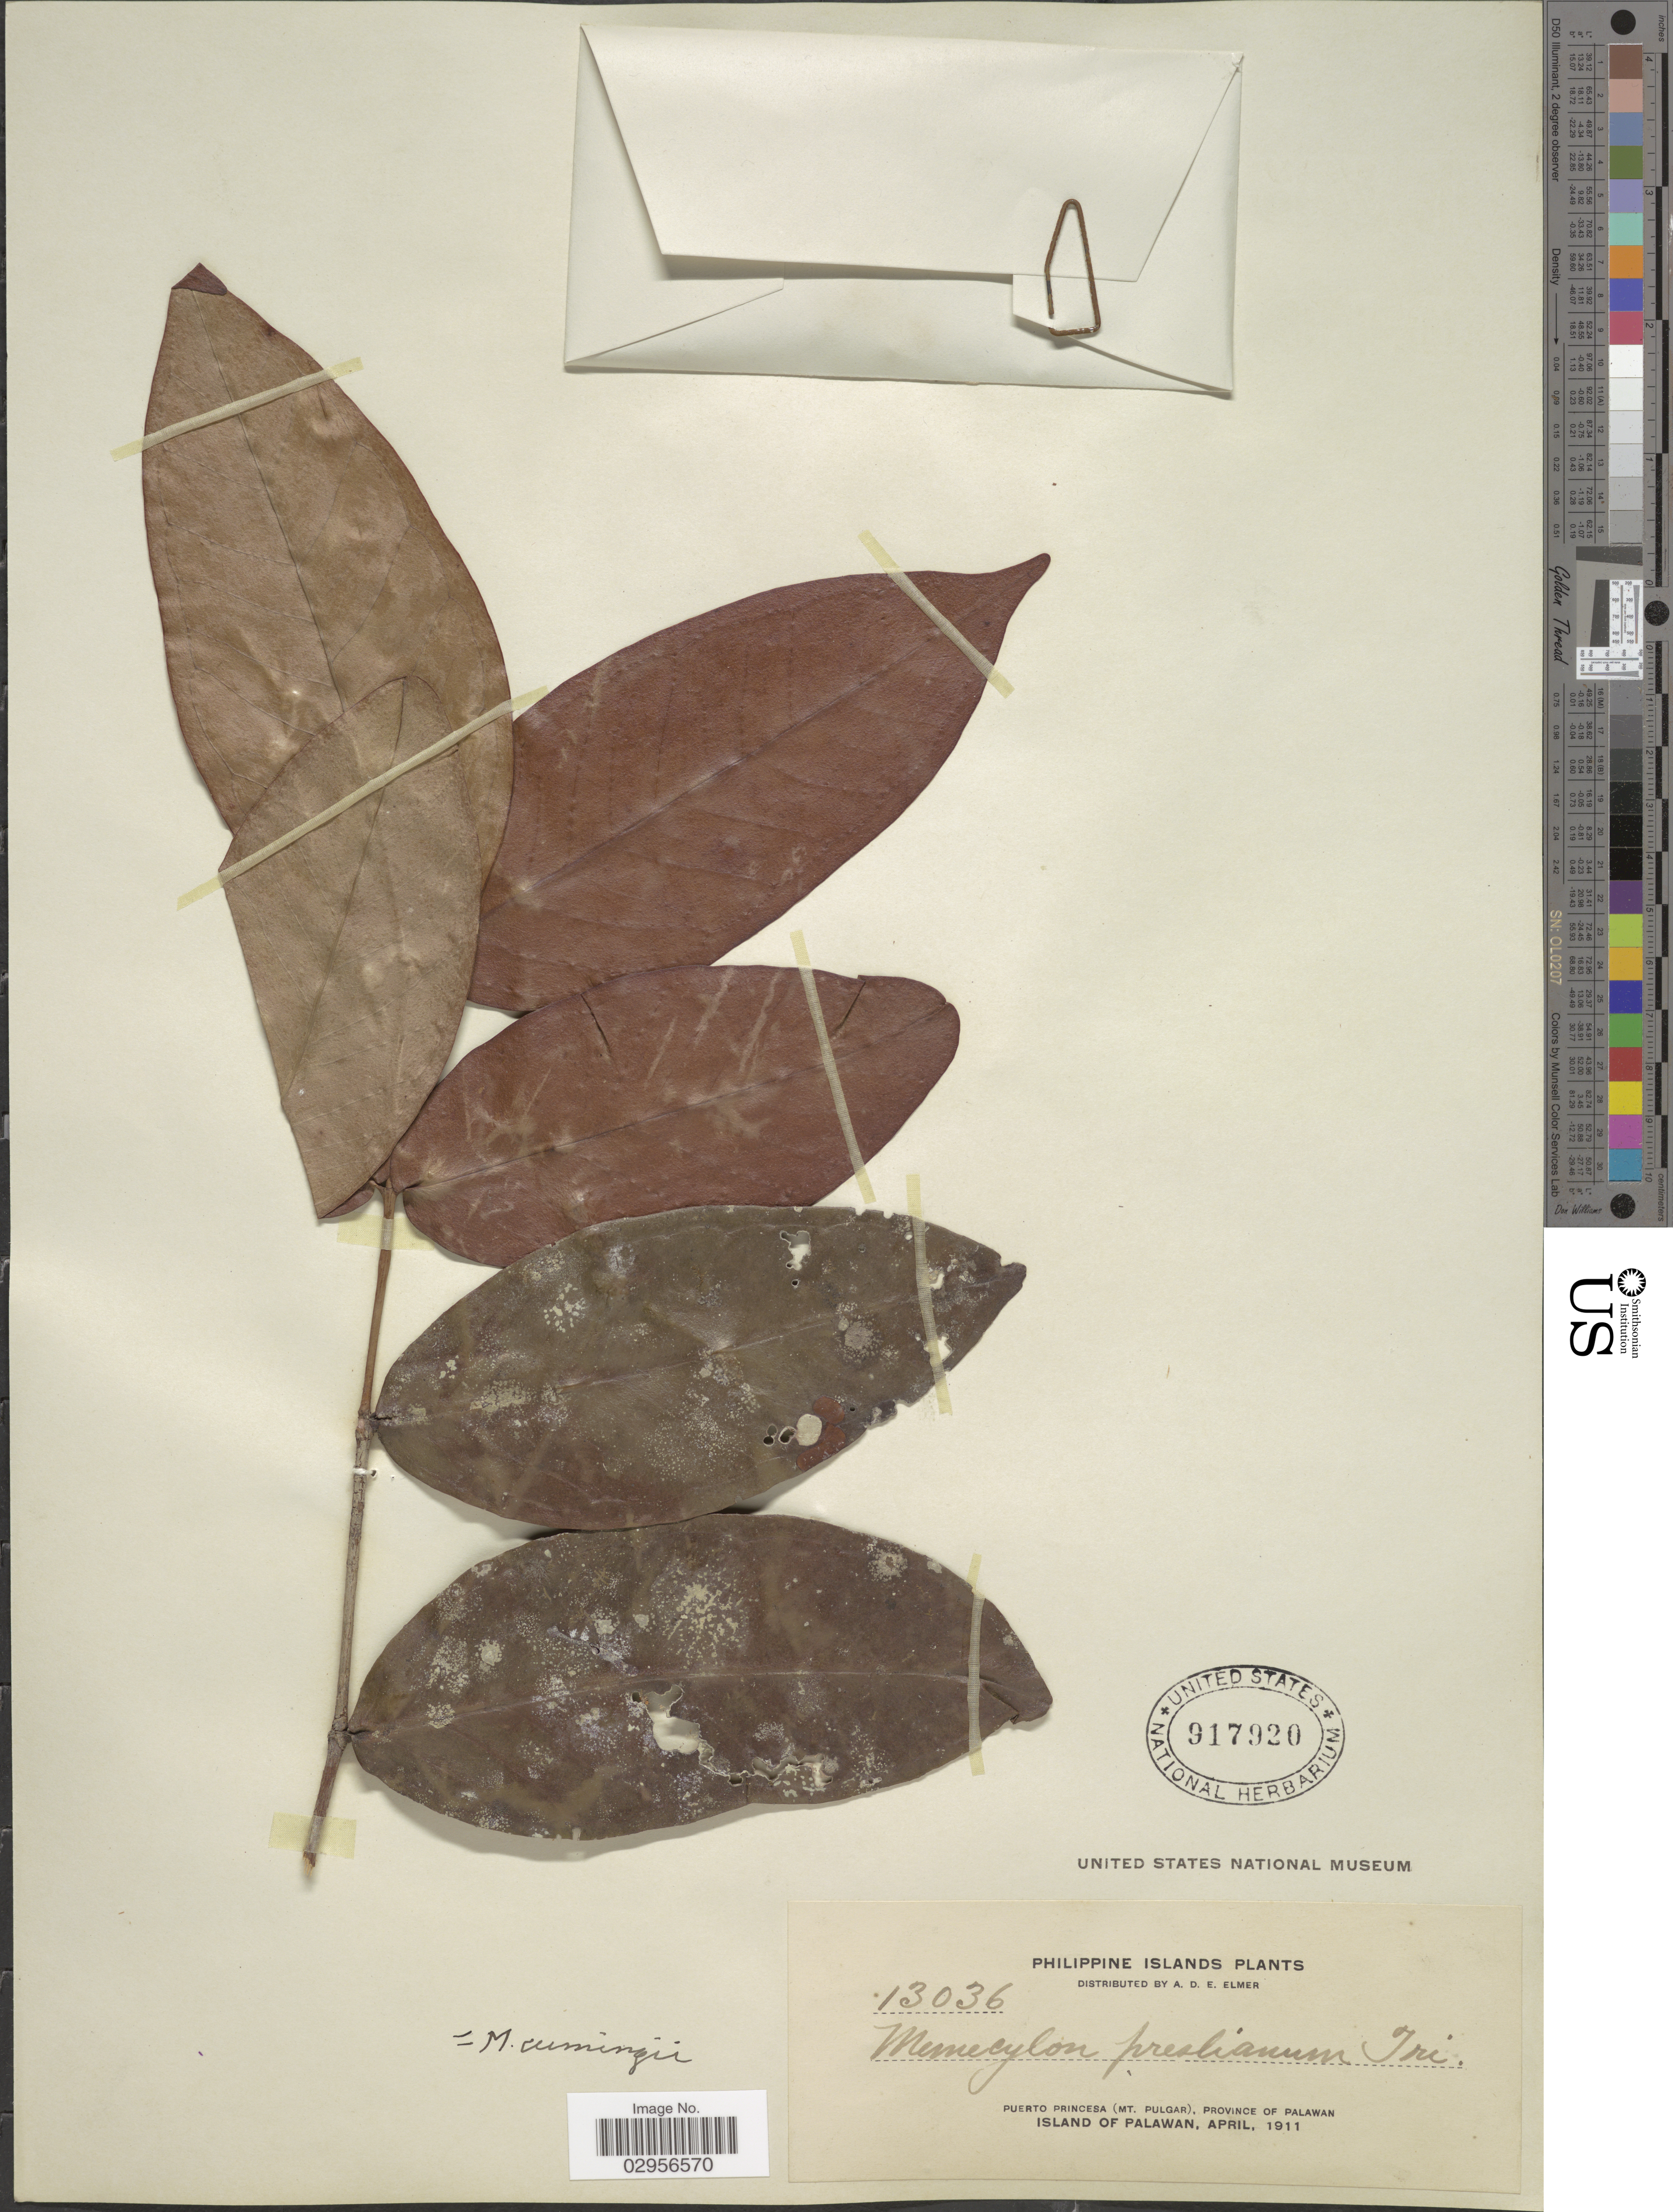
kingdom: Plantae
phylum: Tracheophyta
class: Magnoliopsida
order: Myrtales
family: Melastomataceae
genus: Memecylon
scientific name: Memecylon cumingii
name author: Naudin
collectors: A. D. E. Elmer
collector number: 13036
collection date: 1911-04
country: Philippines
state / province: Mimaropa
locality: Puerto Princesa (Mt. Pulgar), Province of Palawan, Island of Palawan.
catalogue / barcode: US 917920